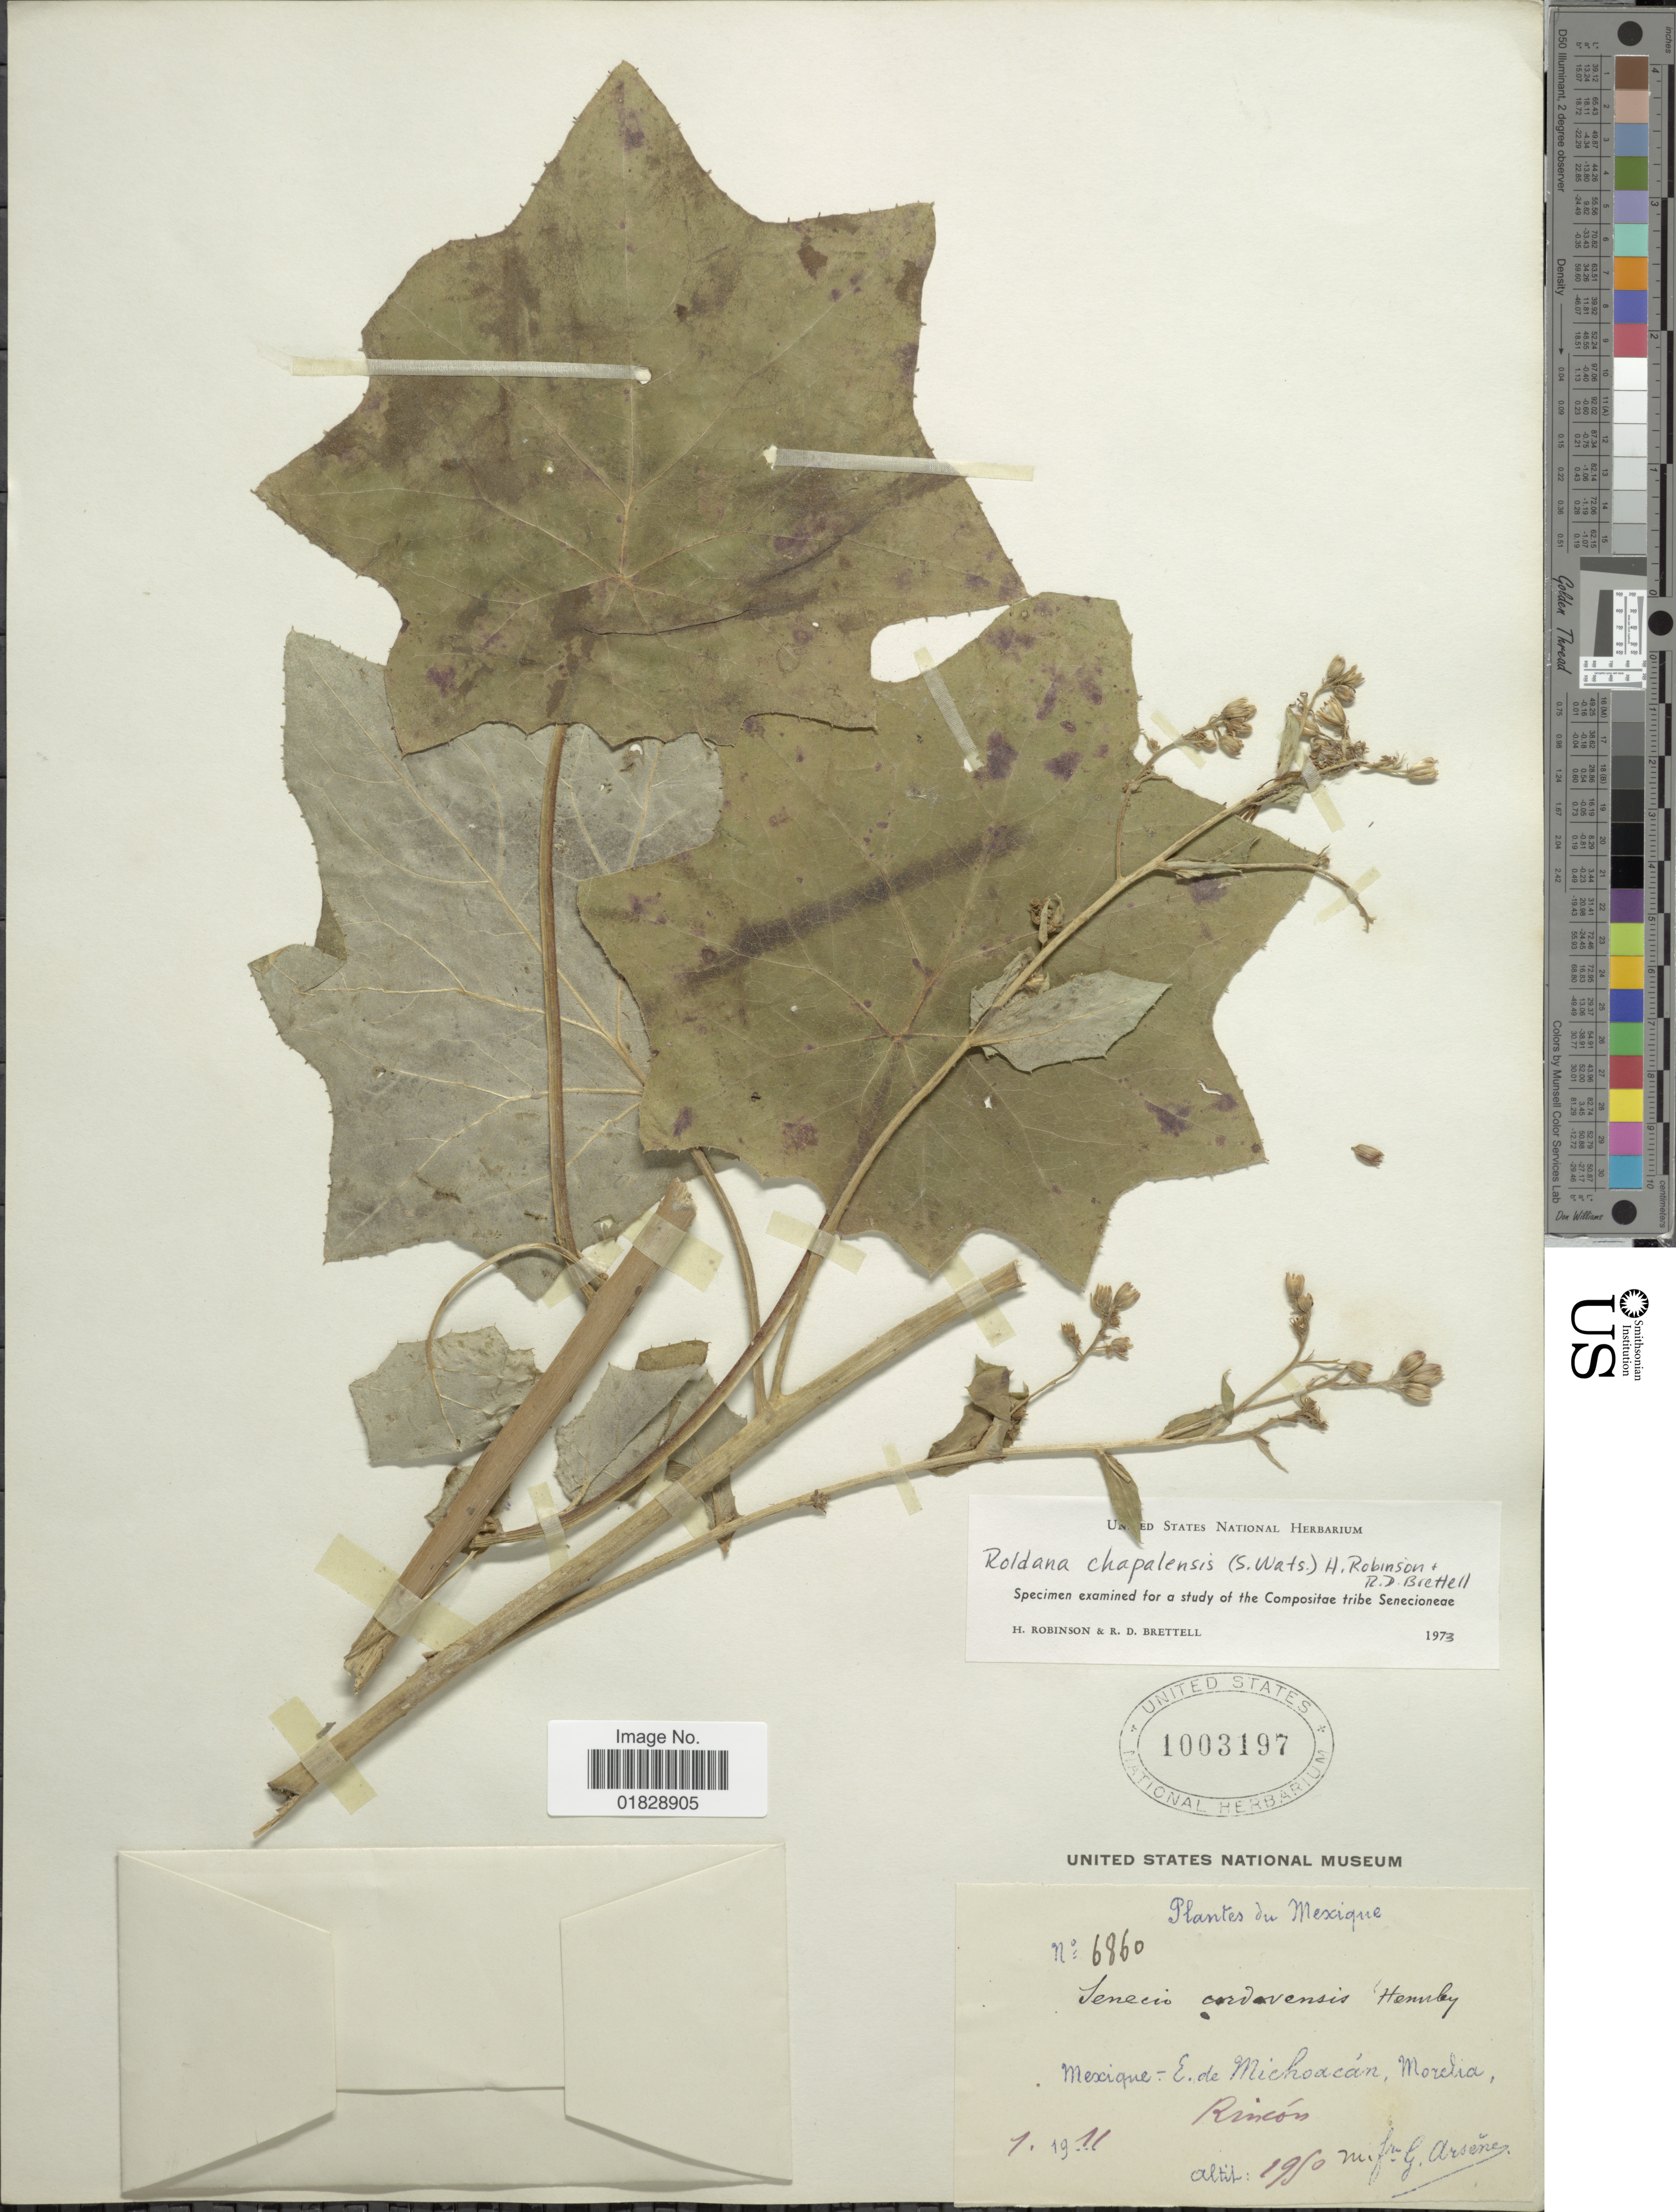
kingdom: Plantae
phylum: Tracheophyta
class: Magnoliopsida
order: Asterales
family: Asteraceae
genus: Roldana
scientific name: Roldana chapalensis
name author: (S. Watson) H. Rob. & Brettell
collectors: Bro. G. Arsène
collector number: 6860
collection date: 1911-07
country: Mexico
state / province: Michoacán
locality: Mexique - E. de Michoacán, Morelia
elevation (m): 1950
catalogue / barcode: US 1003197